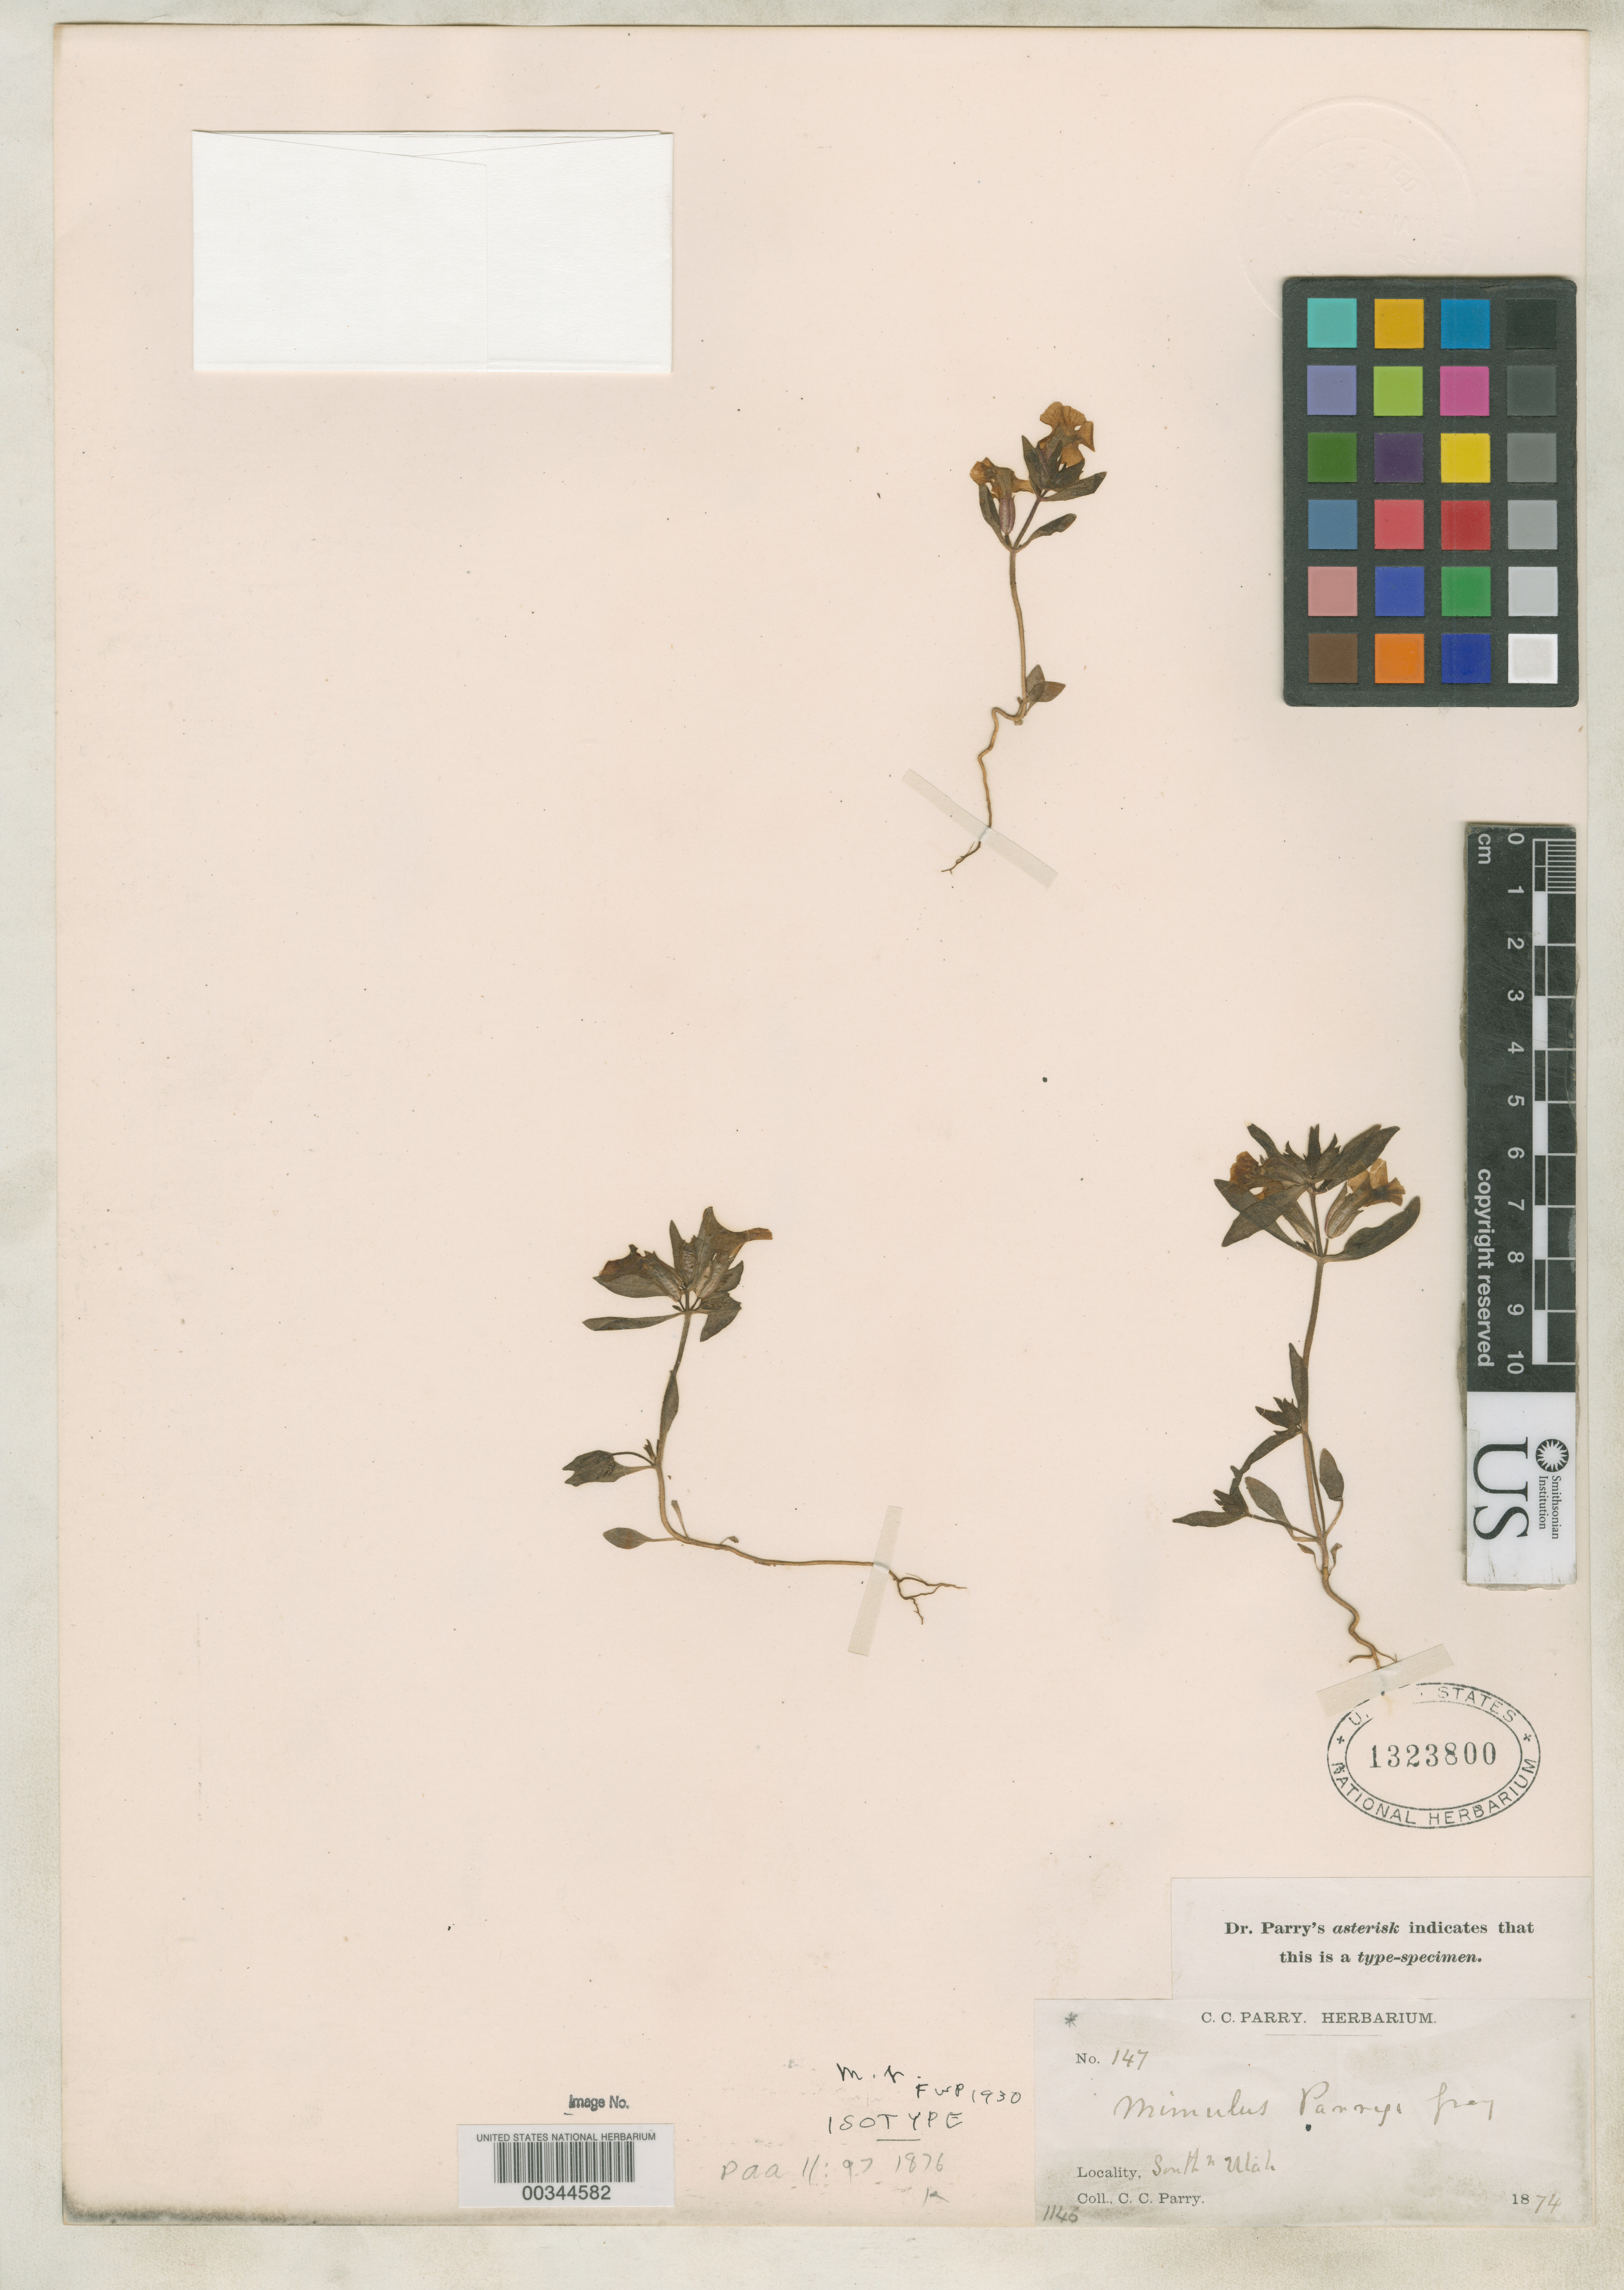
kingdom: Plantae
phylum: Tracheophyta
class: Magnoliopsida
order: Lamiales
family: Phrymaceae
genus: Mimulus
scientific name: Mimulus parryi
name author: A. Gray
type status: Isotype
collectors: C. C. Parry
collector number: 147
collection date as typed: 1874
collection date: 1874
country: United States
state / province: Utah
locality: S Utah.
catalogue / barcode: US 1323800